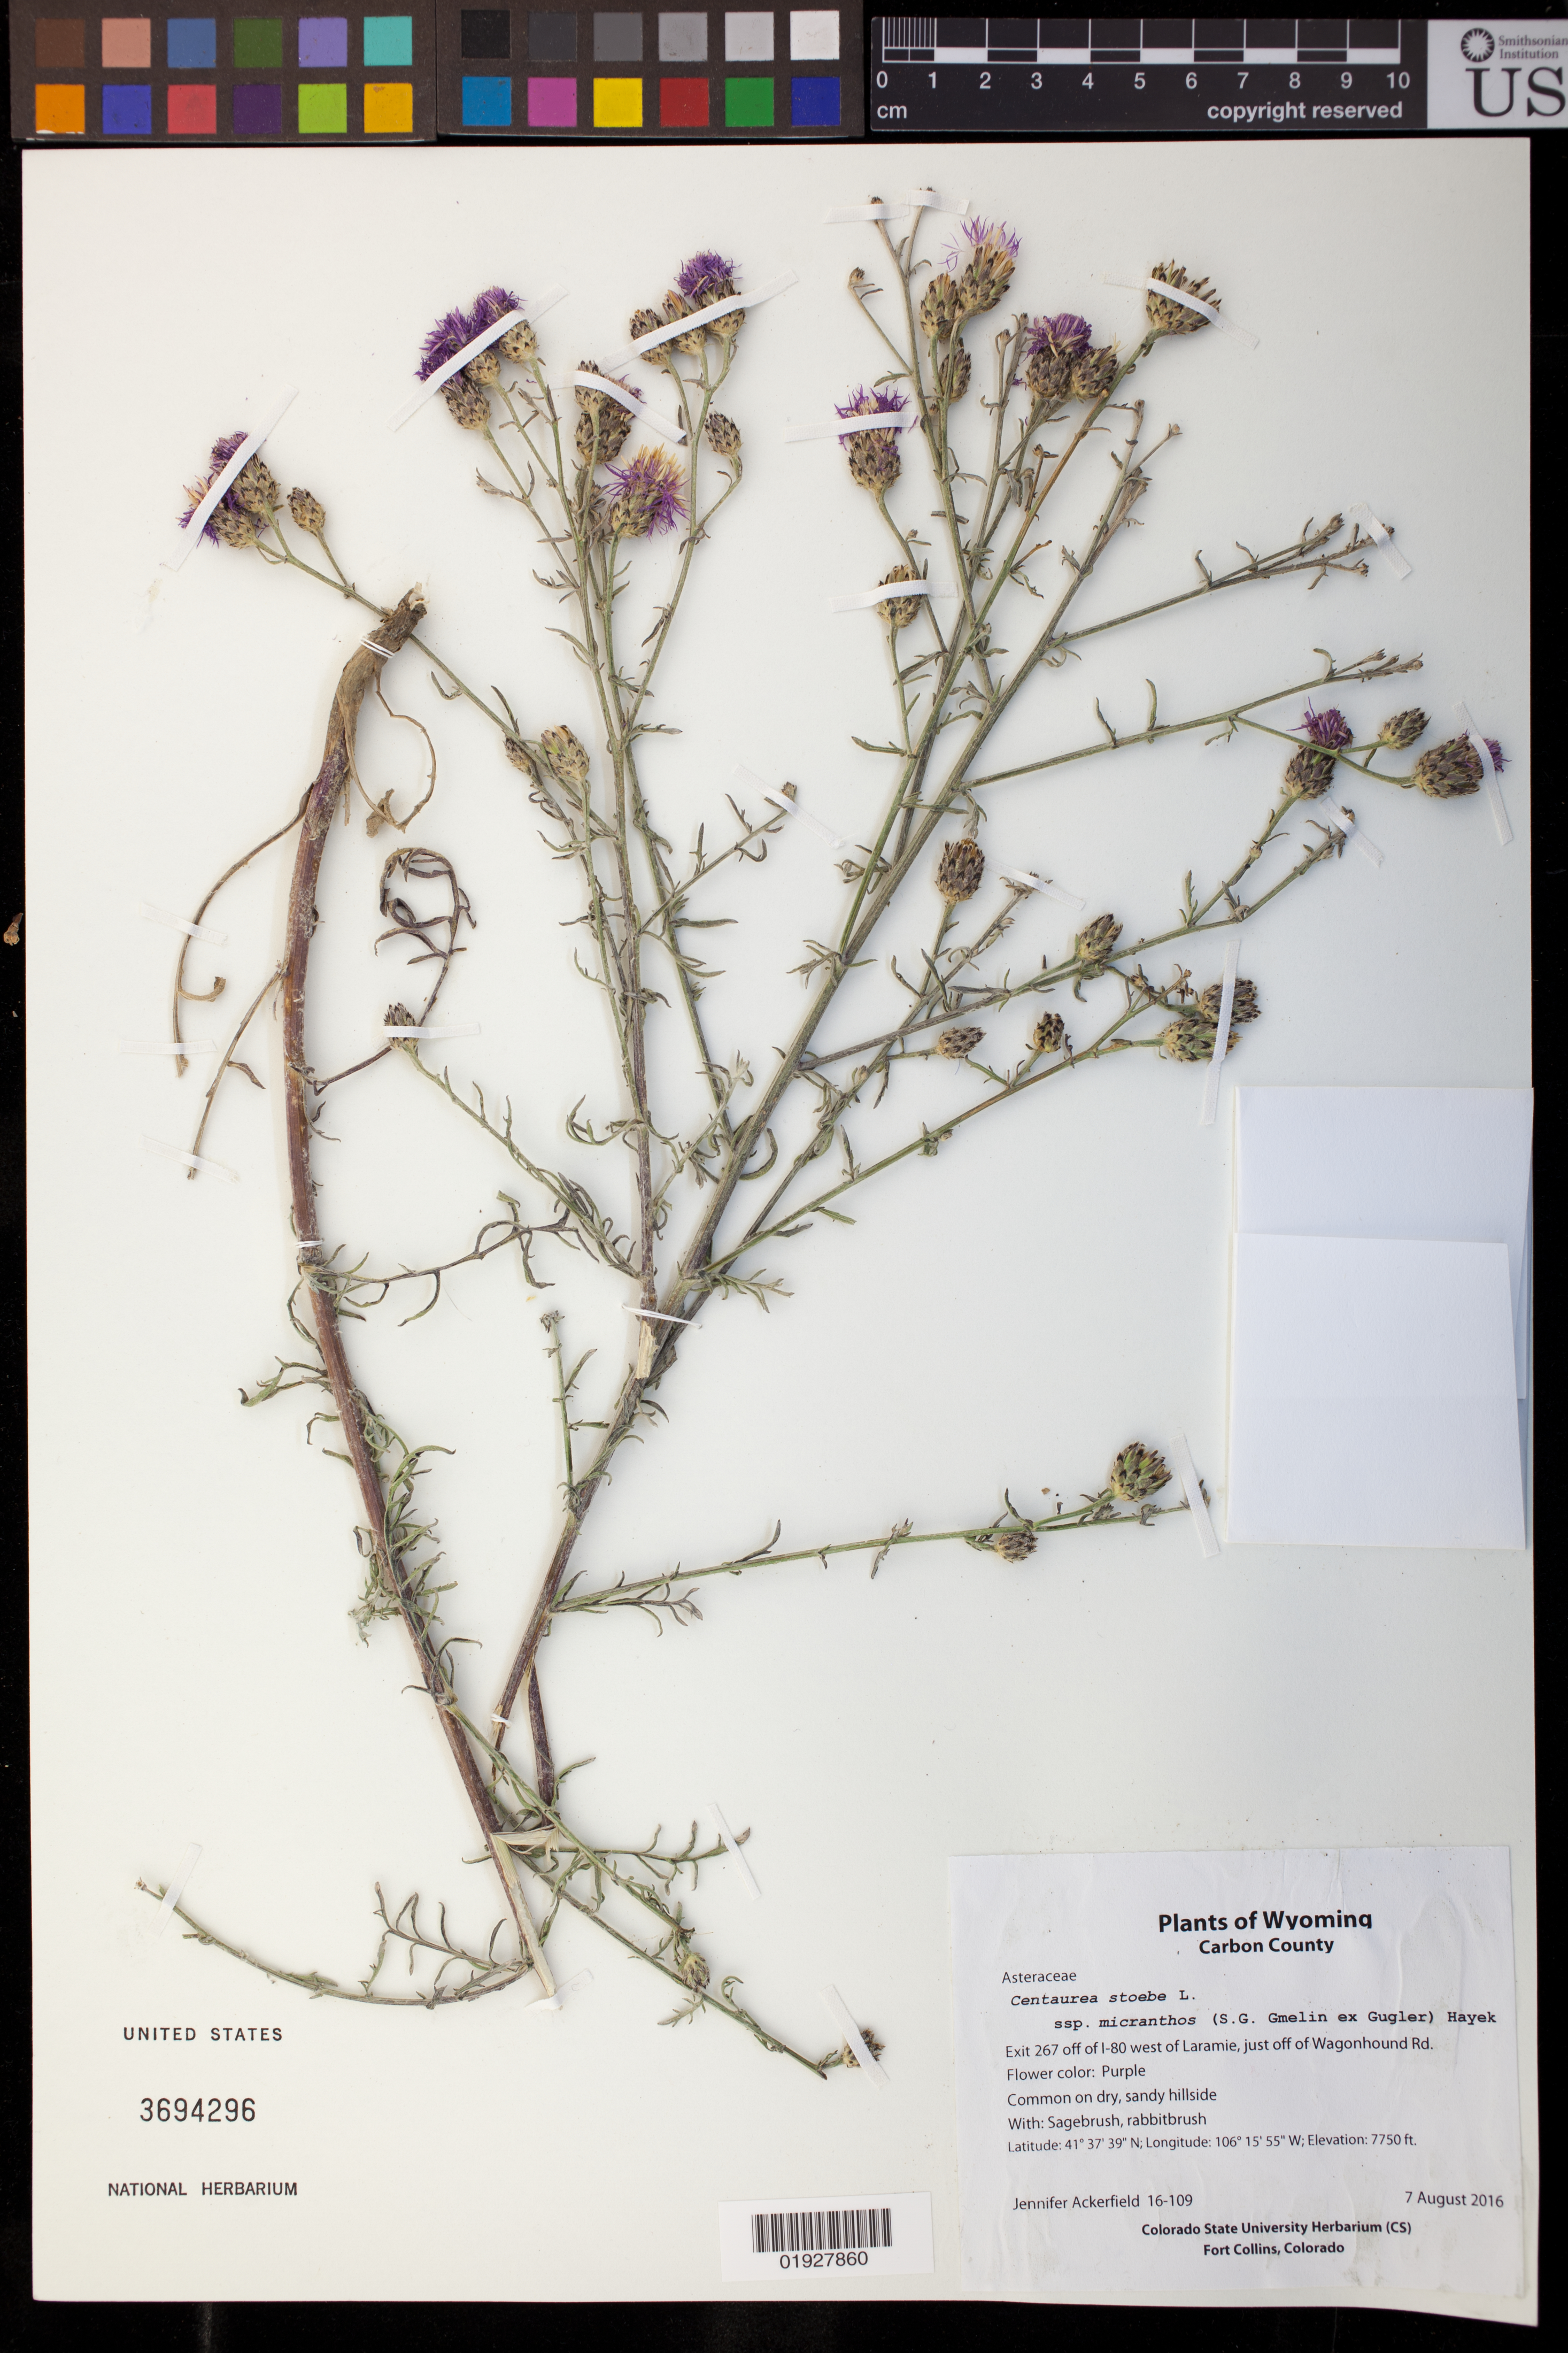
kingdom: Plantae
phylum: Tracheophyta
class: Magnoliopsida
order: Asterales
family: Asteraceae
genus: Centaurea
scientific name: Centaurea stoebe subsp. micranthos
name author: (S.G. Gmel. ex Gugler) Hayek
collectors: J. Ackerfield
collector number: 16-109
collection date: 2016-08-07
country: United States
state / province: Colorado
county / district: Carbon Co.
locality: Exit 267 off of I-80 W of Laramie, just off of Wagonhound Road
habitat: Common on dry, sandy hillside, with sagebrush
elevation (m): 2362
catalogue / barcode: US 3694296